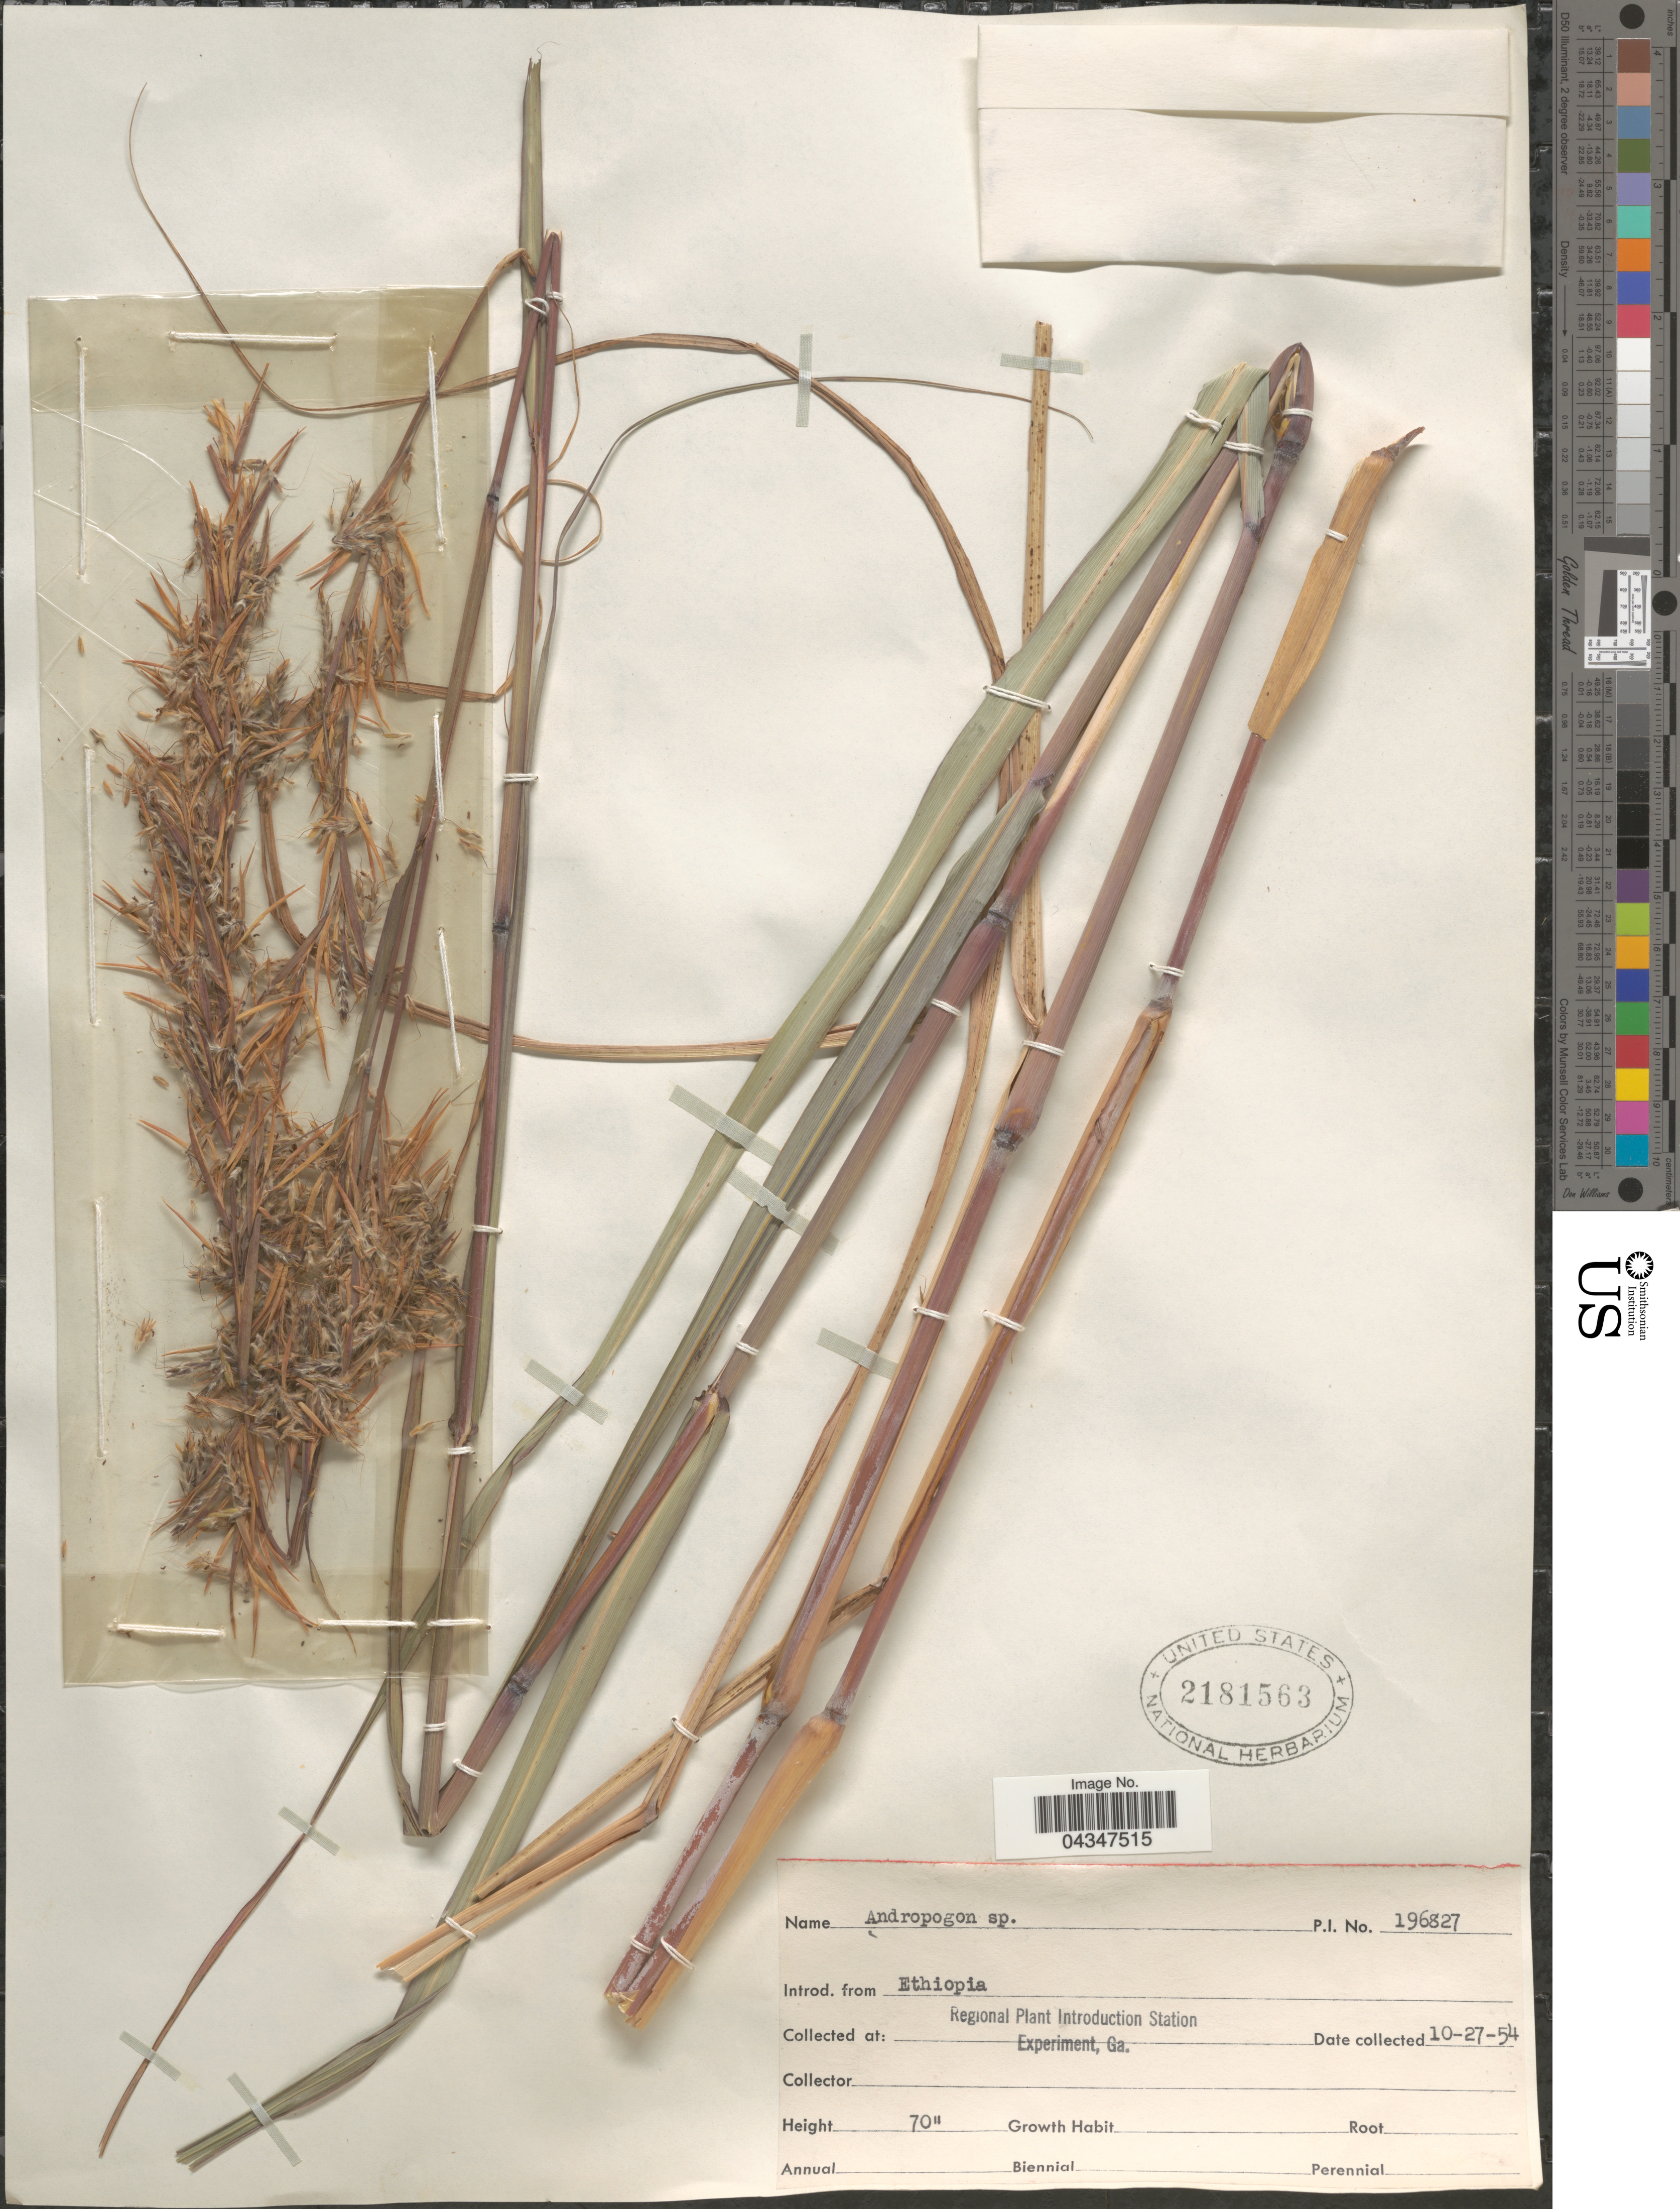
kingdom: Plantae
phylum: Tracheophyta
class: Liliopsida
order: Poales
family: Poaceae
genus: Andropogon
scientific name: Andropogon sp.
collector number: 196827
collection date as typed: Transcribed d/m/y: 27/10/54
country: United States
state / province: Georgia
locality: Regional Plant Introduction Station Experiment.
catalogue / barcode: US 2181563